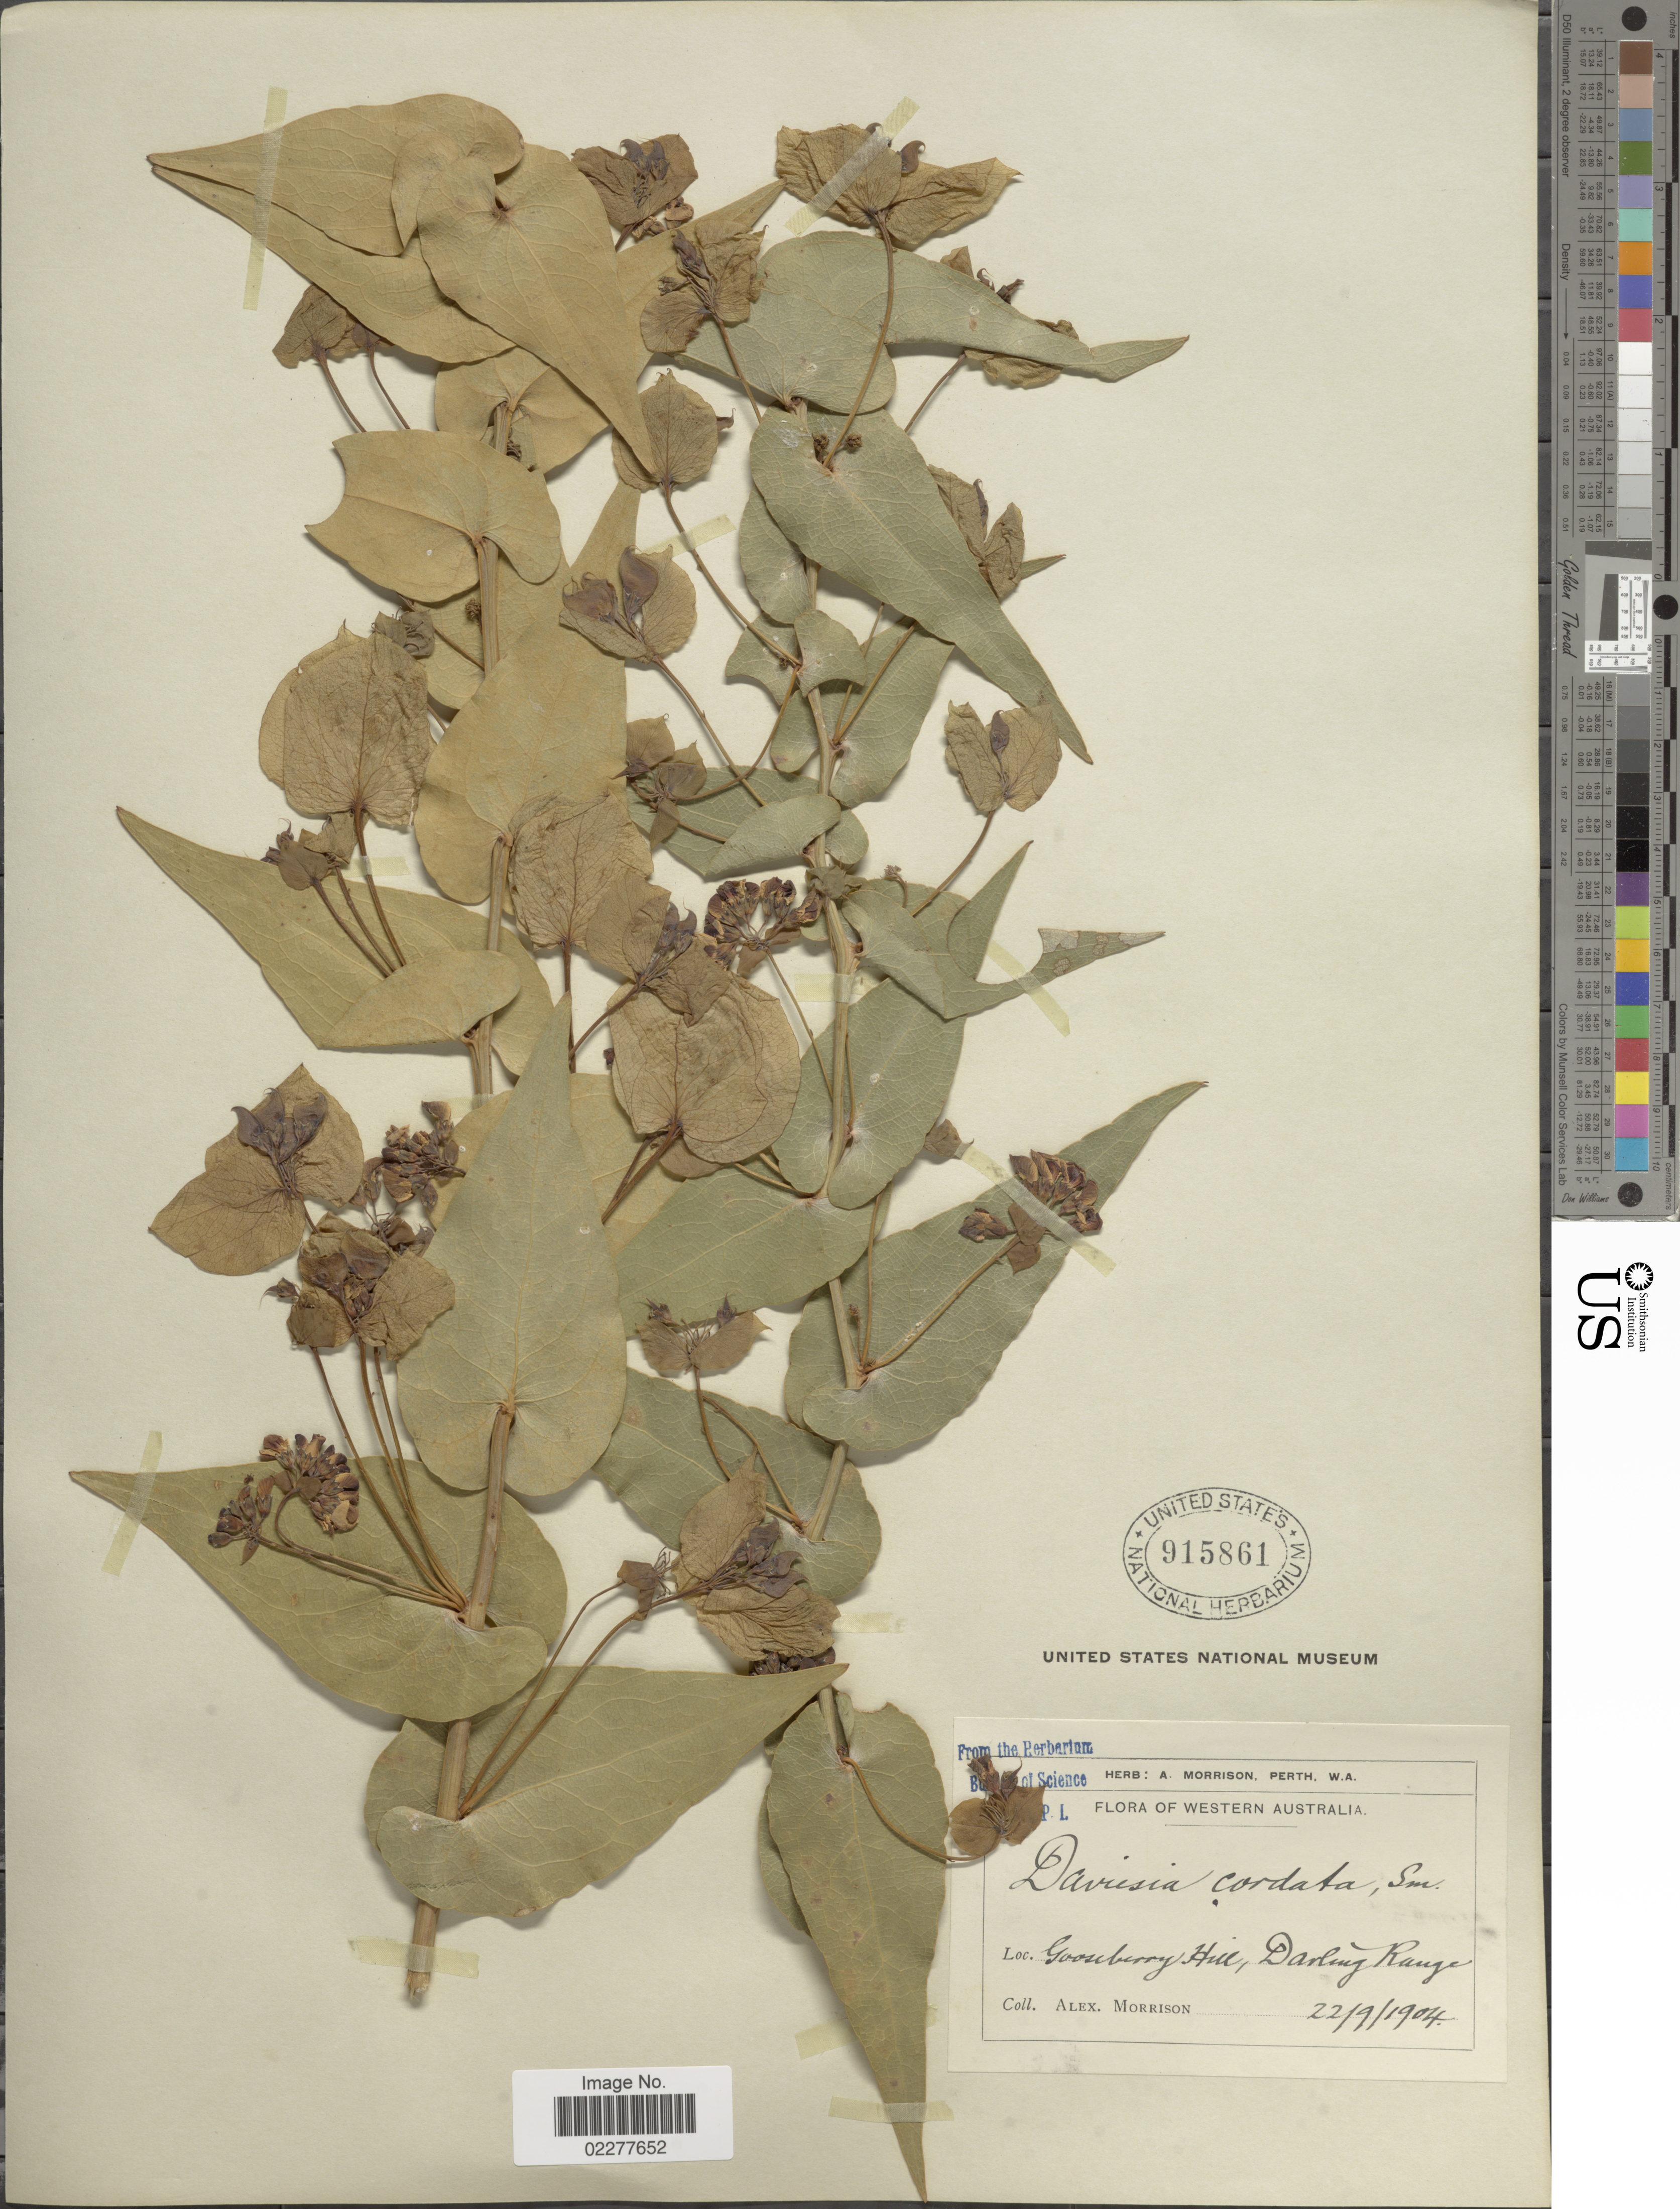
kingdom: Plantae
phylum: Tracheophyta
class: Magnoliopsida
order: Fabales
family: Fabaceae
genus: Daviesia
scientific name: Daviesia cordata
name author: Sm.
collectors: A. Morrison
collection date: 1904-09-22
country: Australia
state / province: Western Australia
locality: Gooseberry Hill, Darling Range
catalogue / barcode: US 915861